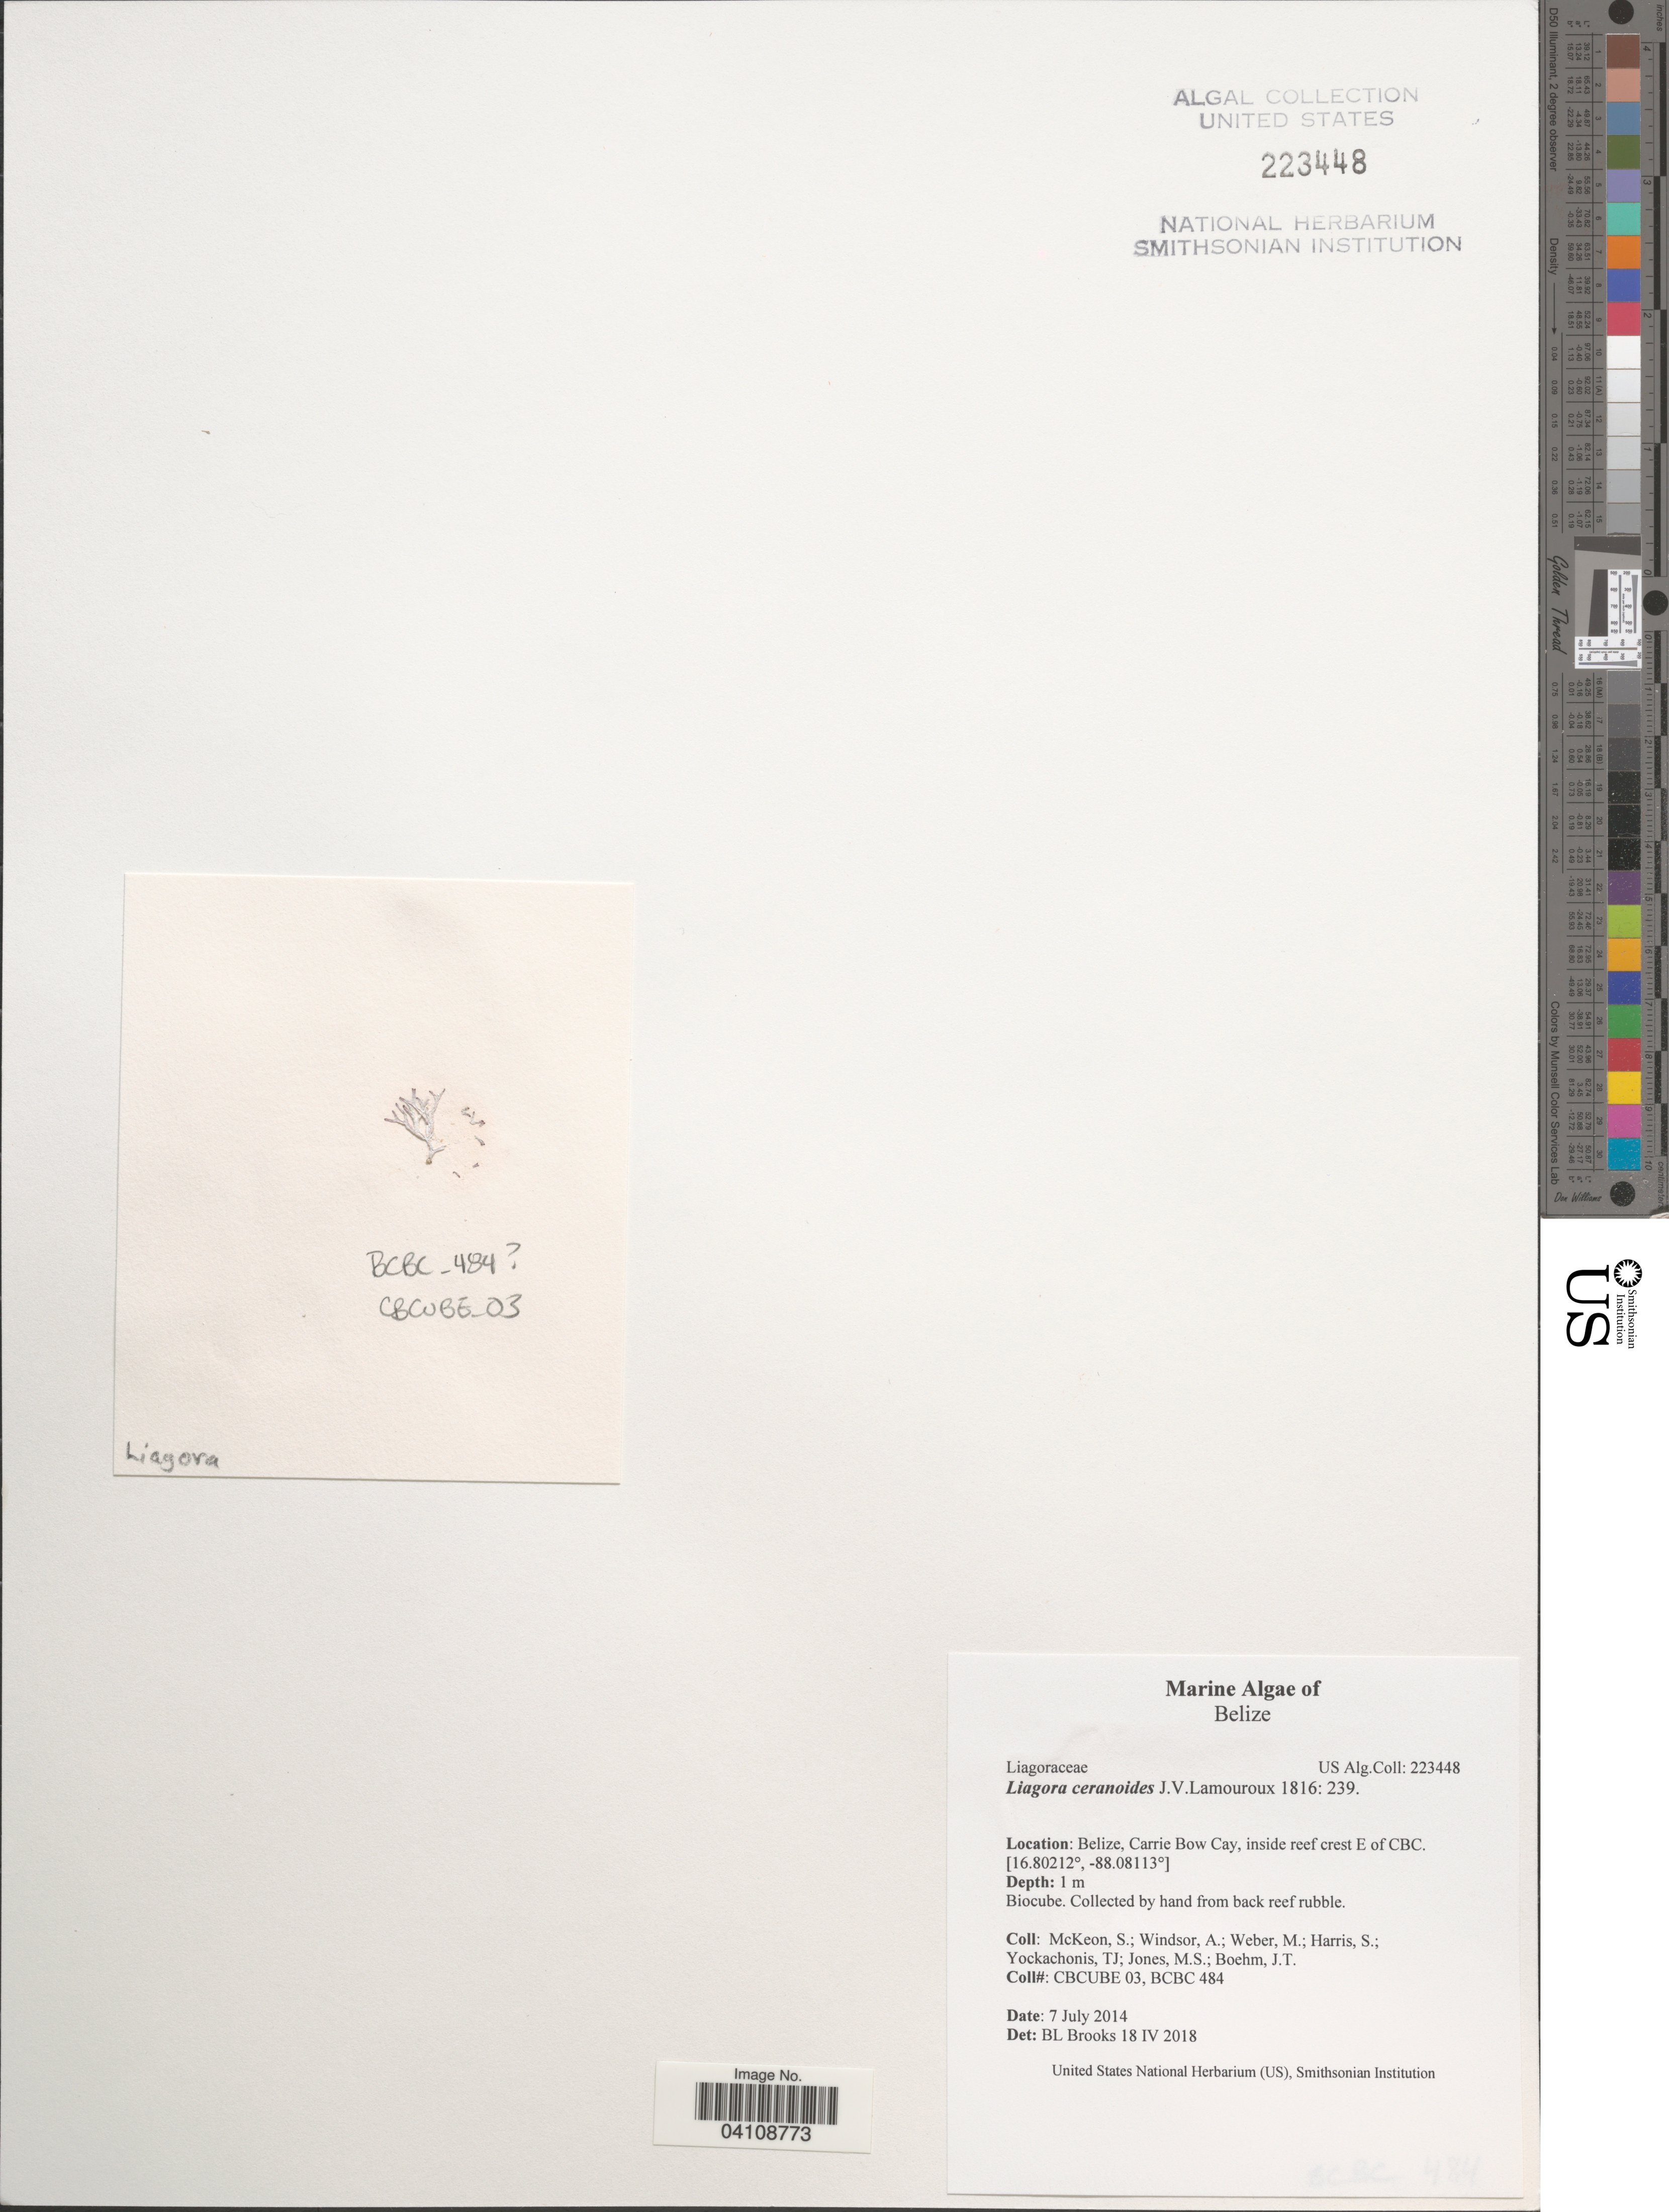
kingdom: Plantae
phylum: Rhodophyta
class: Florideophyceae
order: Nemaliales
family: Liagoraceae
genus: Liagora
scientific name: Liagora ceranoides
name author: J.V.Lamouroux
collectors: S. McKeon, A. Windsor, M. Weber, S. Harris & et al.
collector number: CBCUBE03/BCBC484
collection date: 2014-07-07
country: Belize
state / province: Belize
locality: Carrie Bow Cay, inside reef crest E of CBC.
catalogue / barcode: US 223448